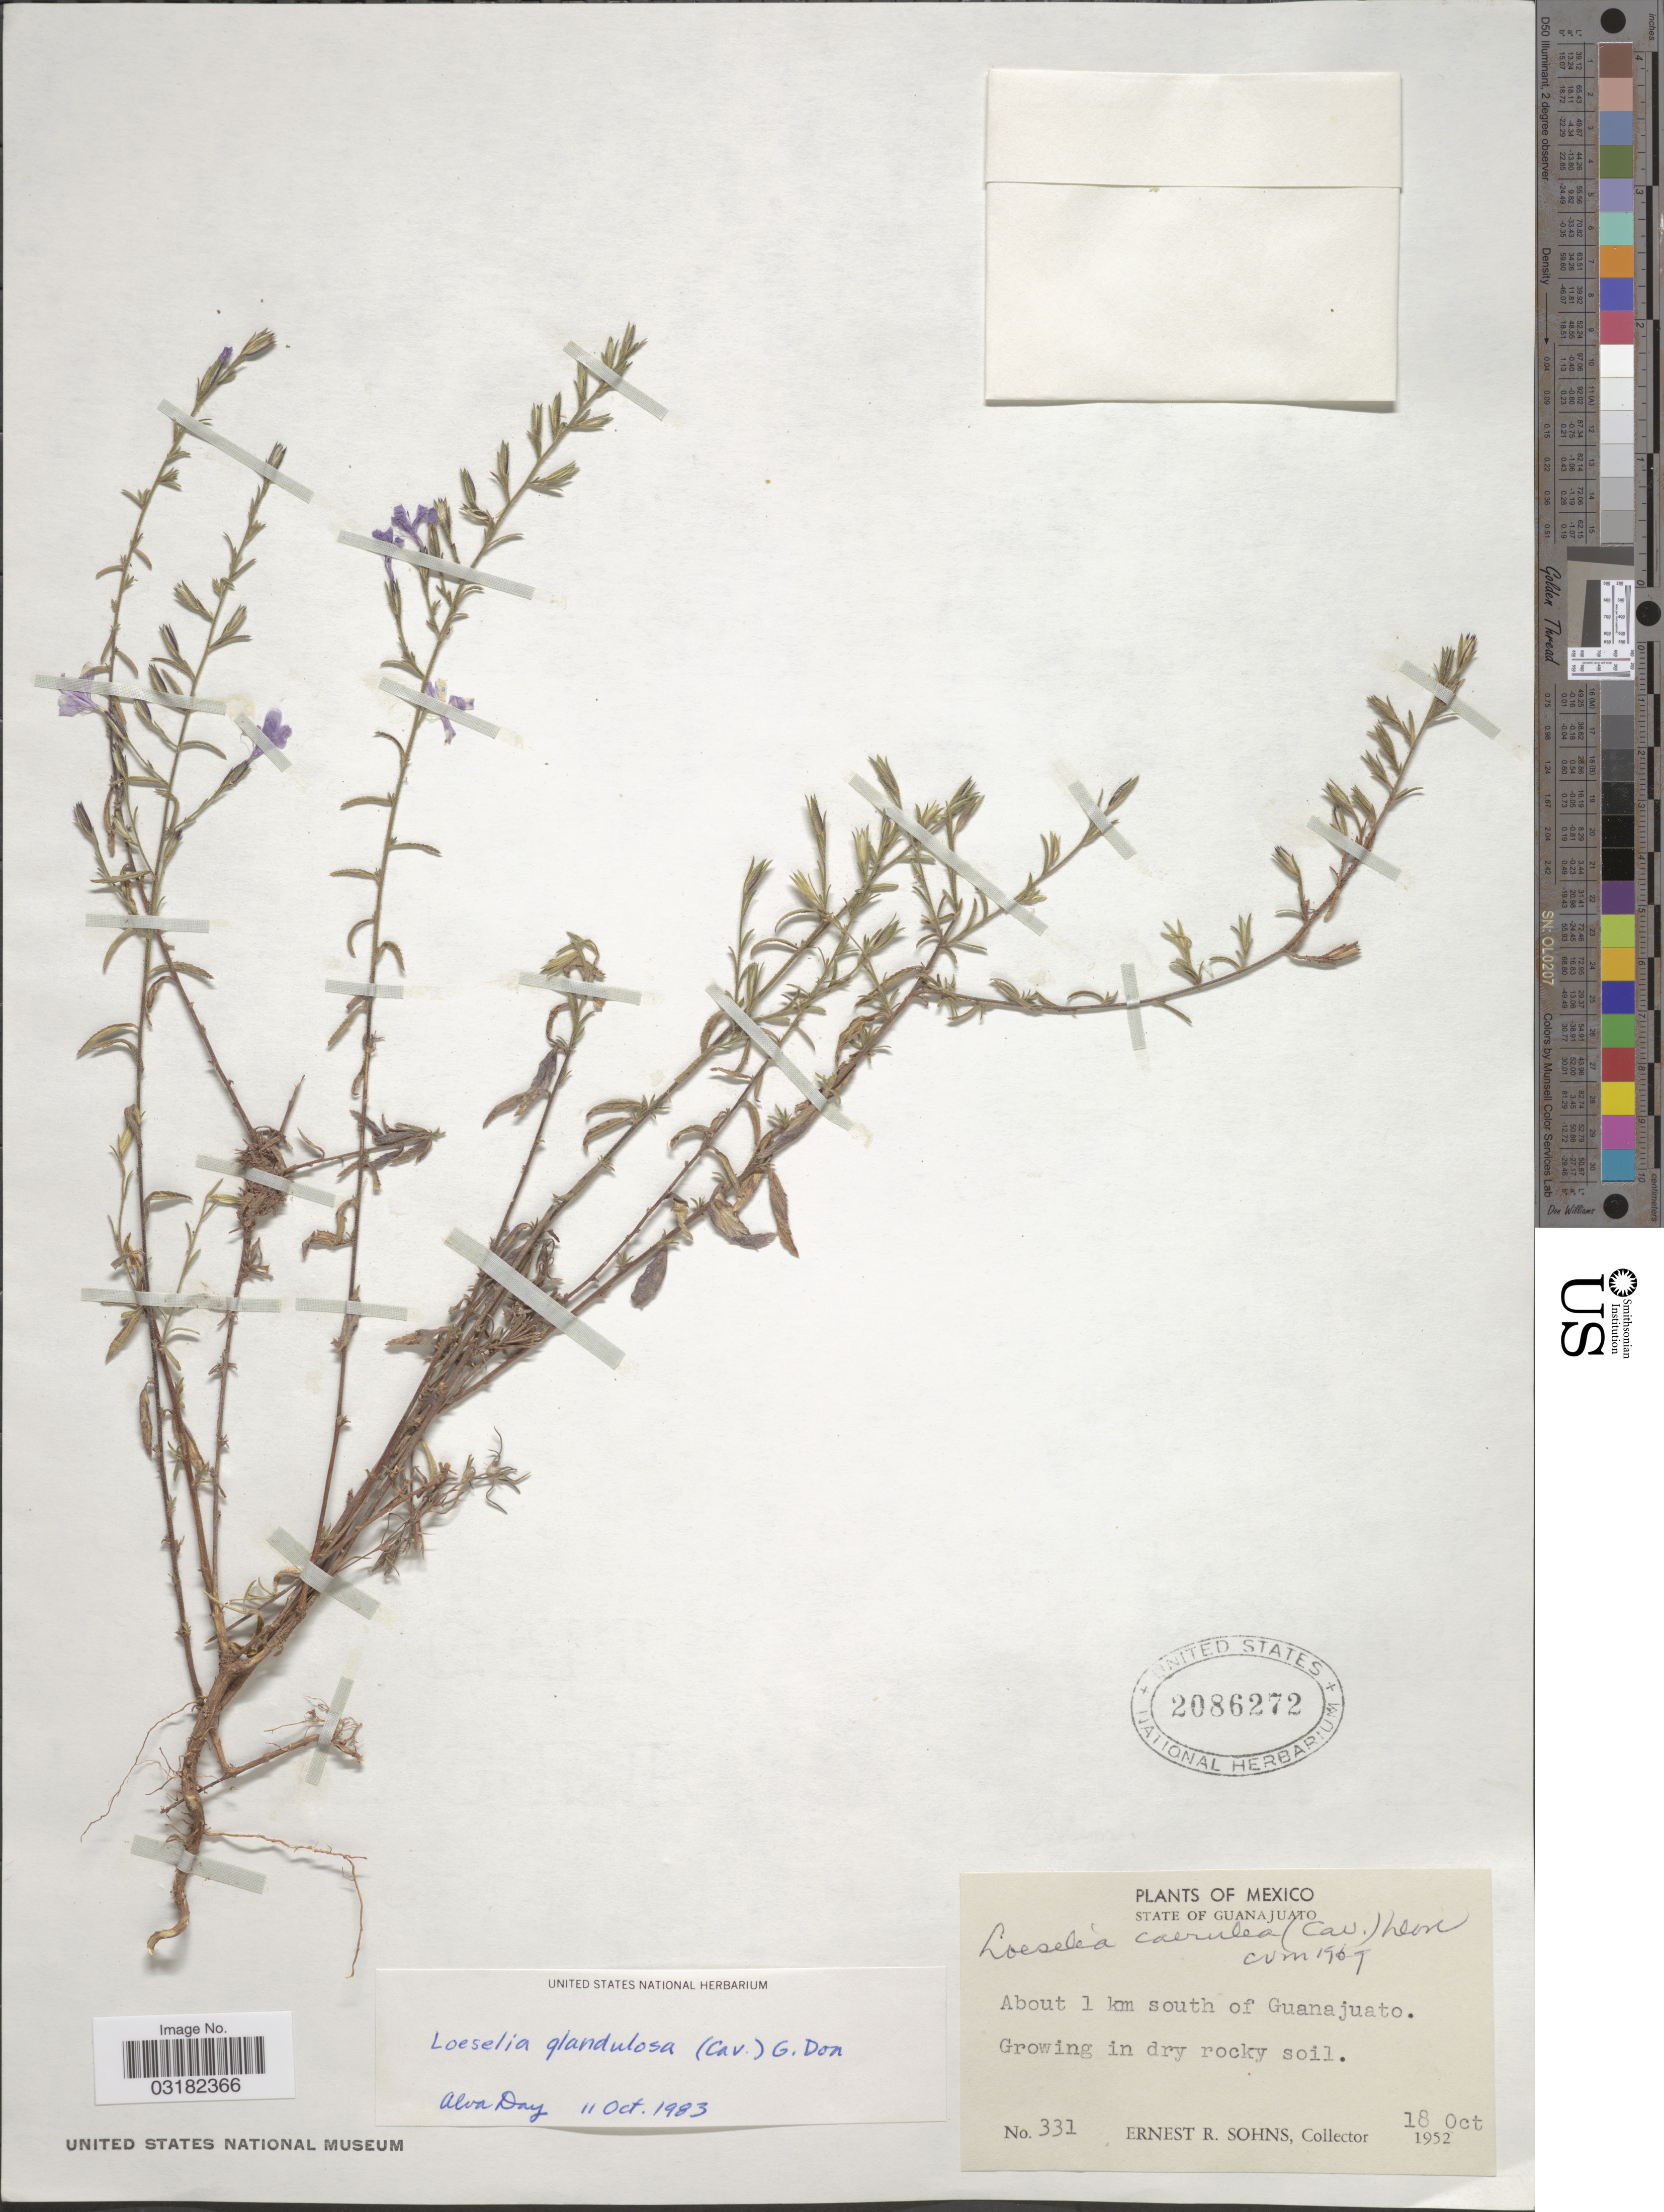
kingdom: Plantae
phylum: Tracheophyta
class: Magnoliopsida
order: Ericales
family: Polemoniaceae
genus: Loeselia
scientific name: Loeselia glandulosa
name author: (Cav.) G. Don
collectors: E. R. Sohns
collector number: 331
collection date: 1952-10-18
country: Mexico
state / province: Guanajuato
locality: About 1 km south of Guanajuato.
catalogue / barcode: US 2086272